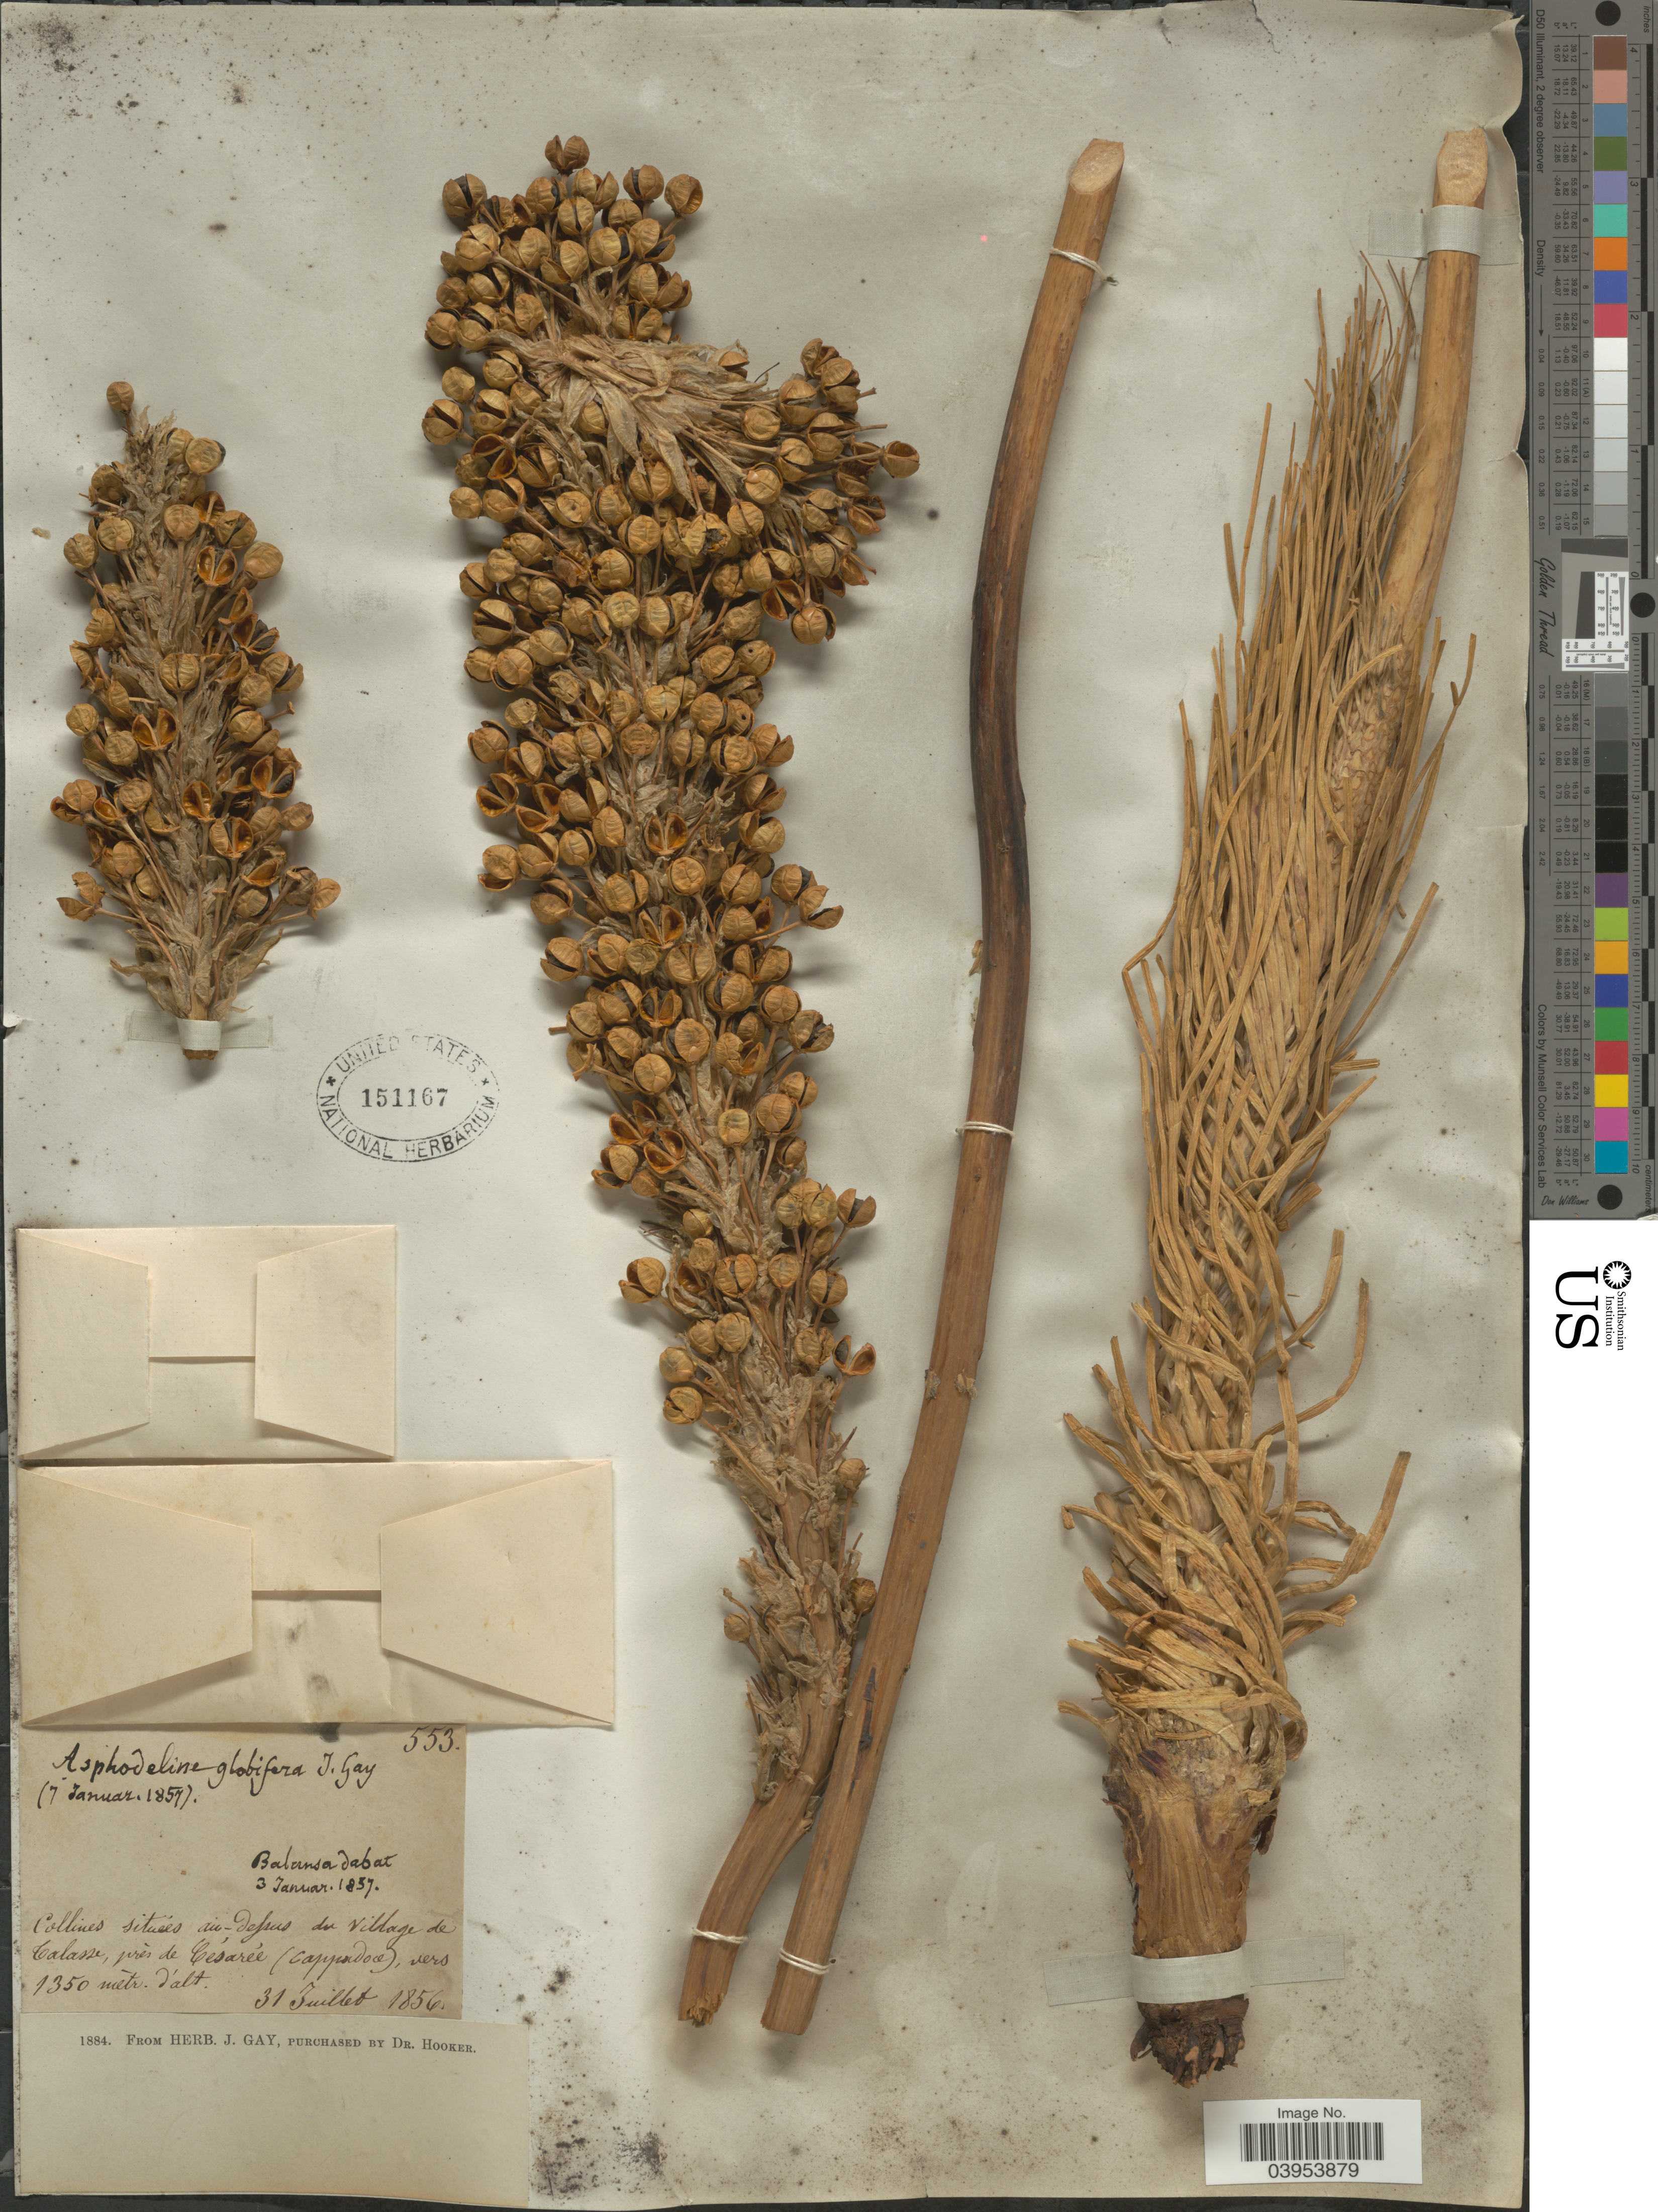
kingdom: Plantae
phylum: Tracheophyta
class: Liliopsida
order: Asparagales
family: Asphodelaceae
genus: Asphodeline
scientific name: Asphodeline globifera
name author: J. Gay ex Baker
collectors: -. Balansa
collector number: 553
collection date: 1856-07-31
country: Turkey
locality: Collines situées au-dessus du village de Talasse, près de Césarée (Cappadoce).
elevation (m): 1350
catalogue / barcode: US 151167